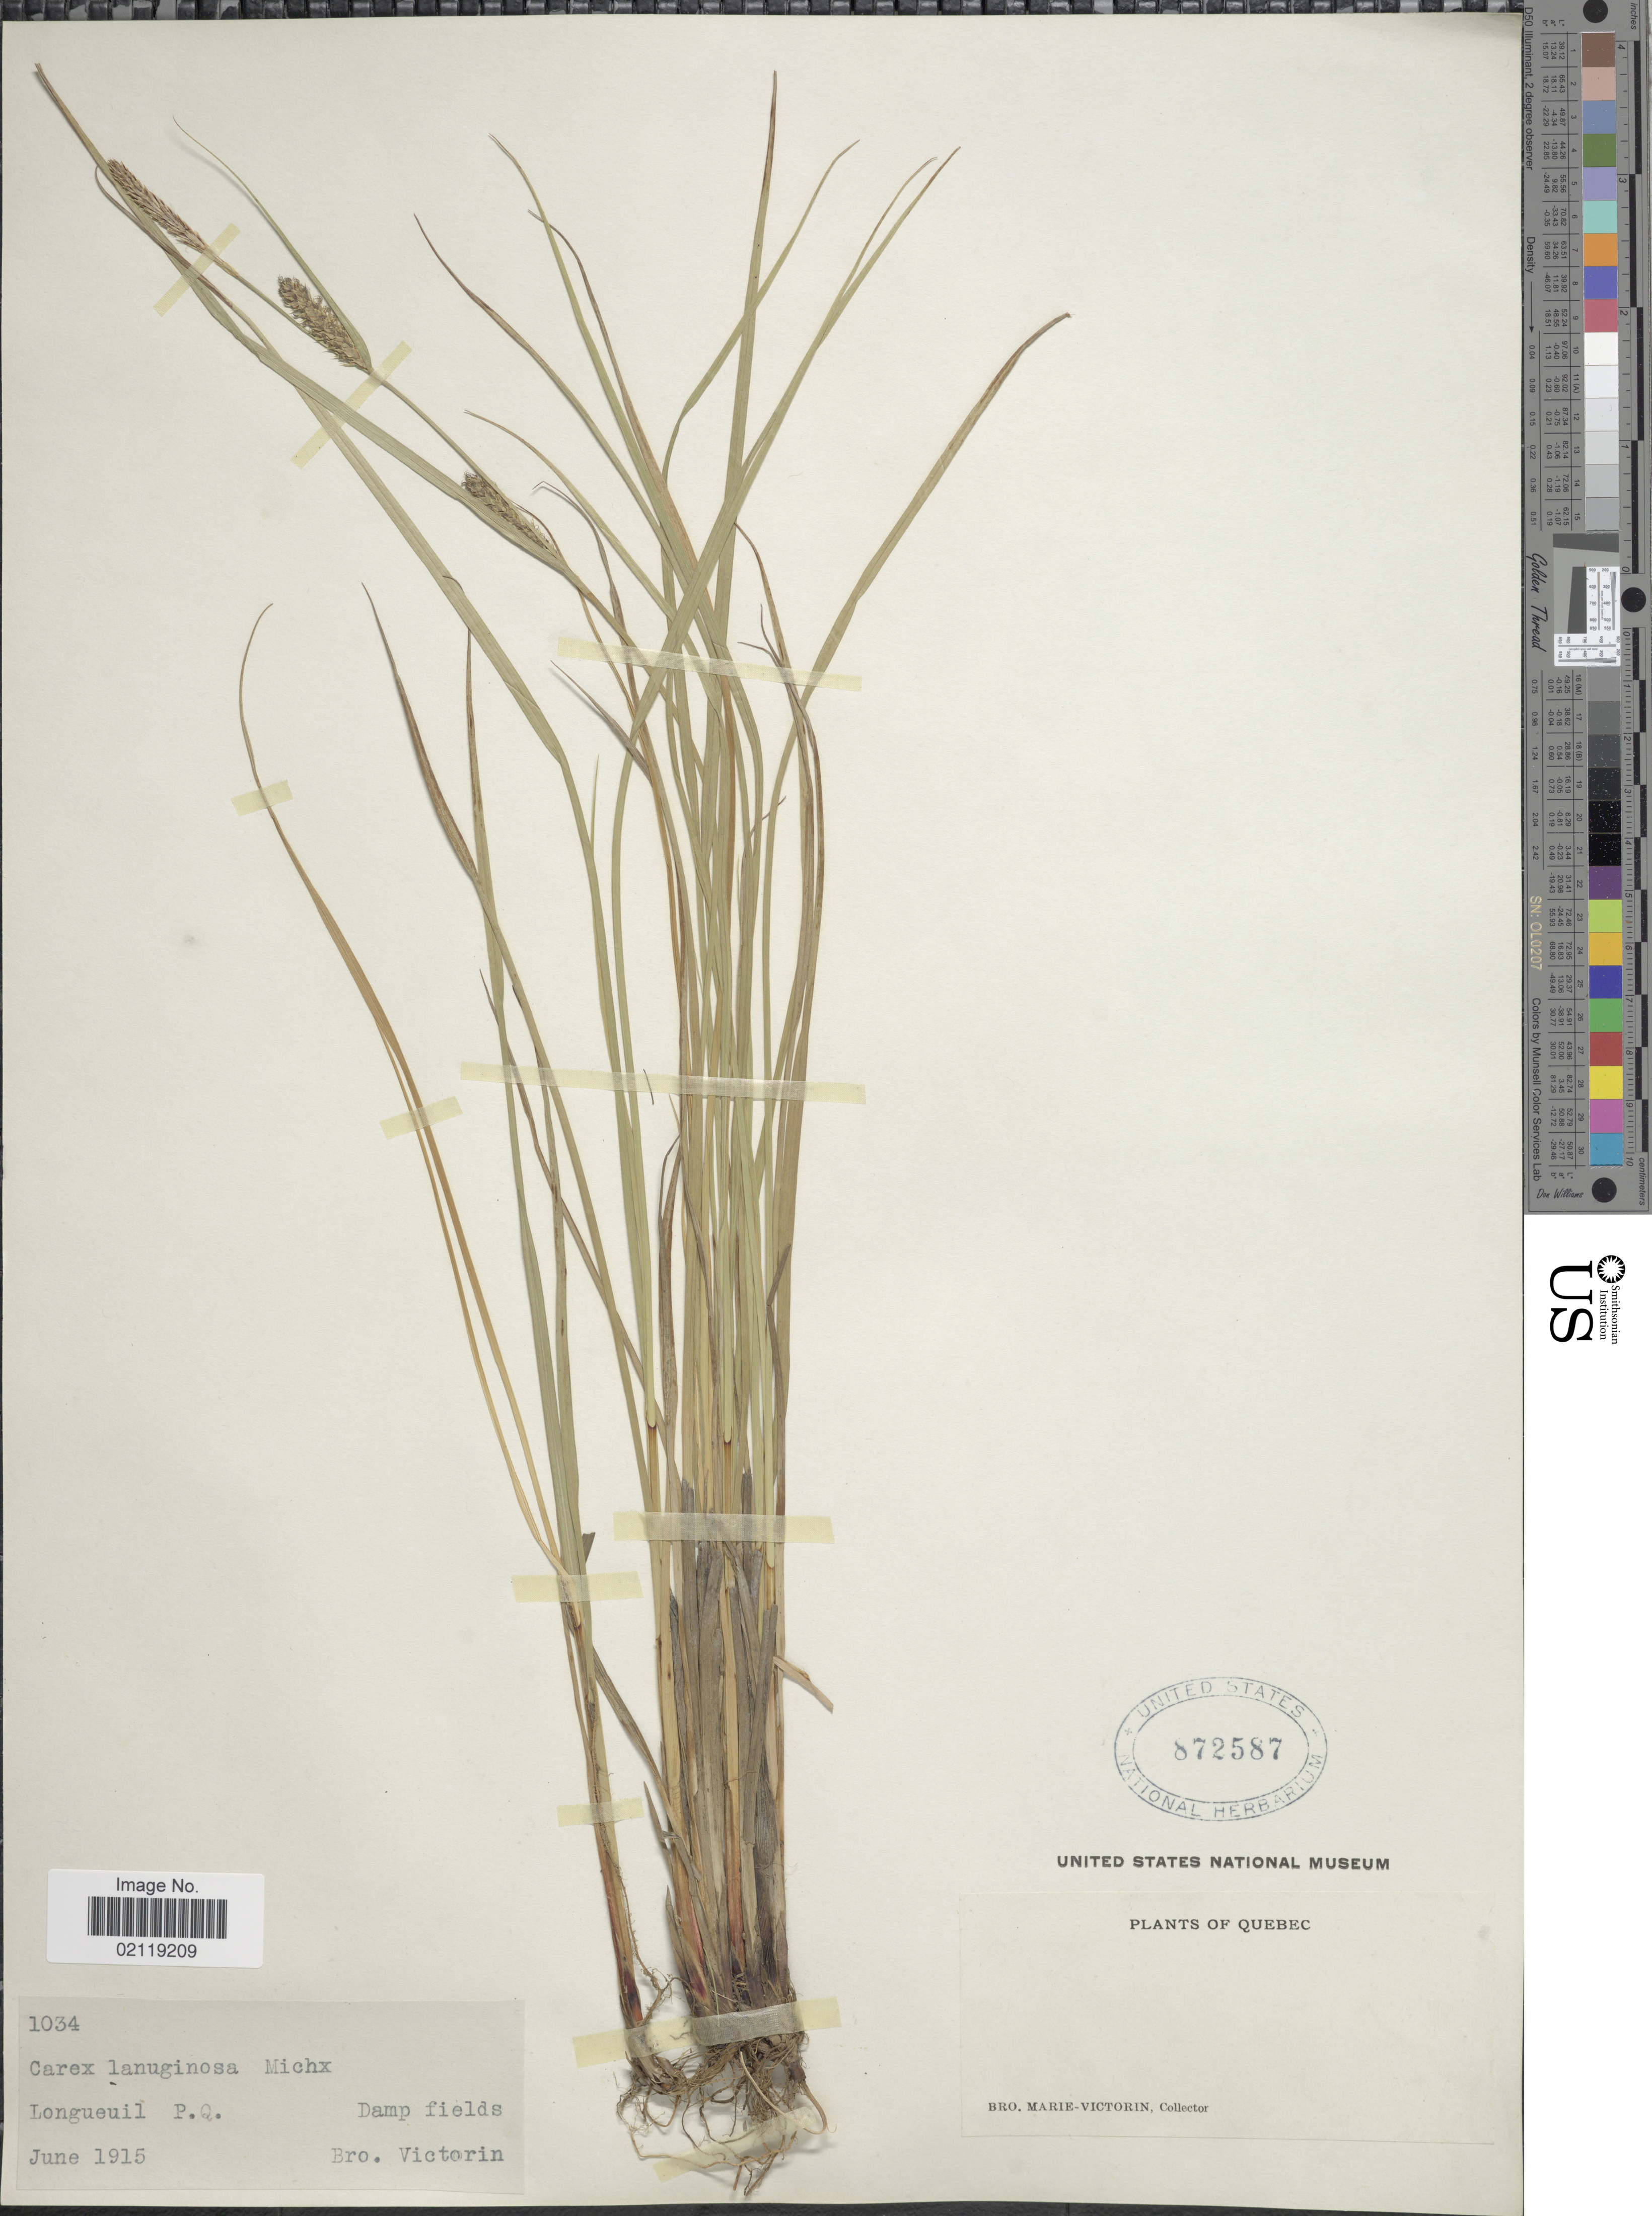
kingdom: Plantae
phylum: Tracheophyta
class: Liliopsida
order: Poales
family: Cyperaceae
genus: Carex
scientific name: Carex pellita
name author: Muhl. ex Willd.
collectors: B. Victorin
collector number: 1034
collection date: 1915-06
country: Canada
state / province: Quebec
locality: Longueuil P.Q. Damp fields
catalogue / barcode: US 872587